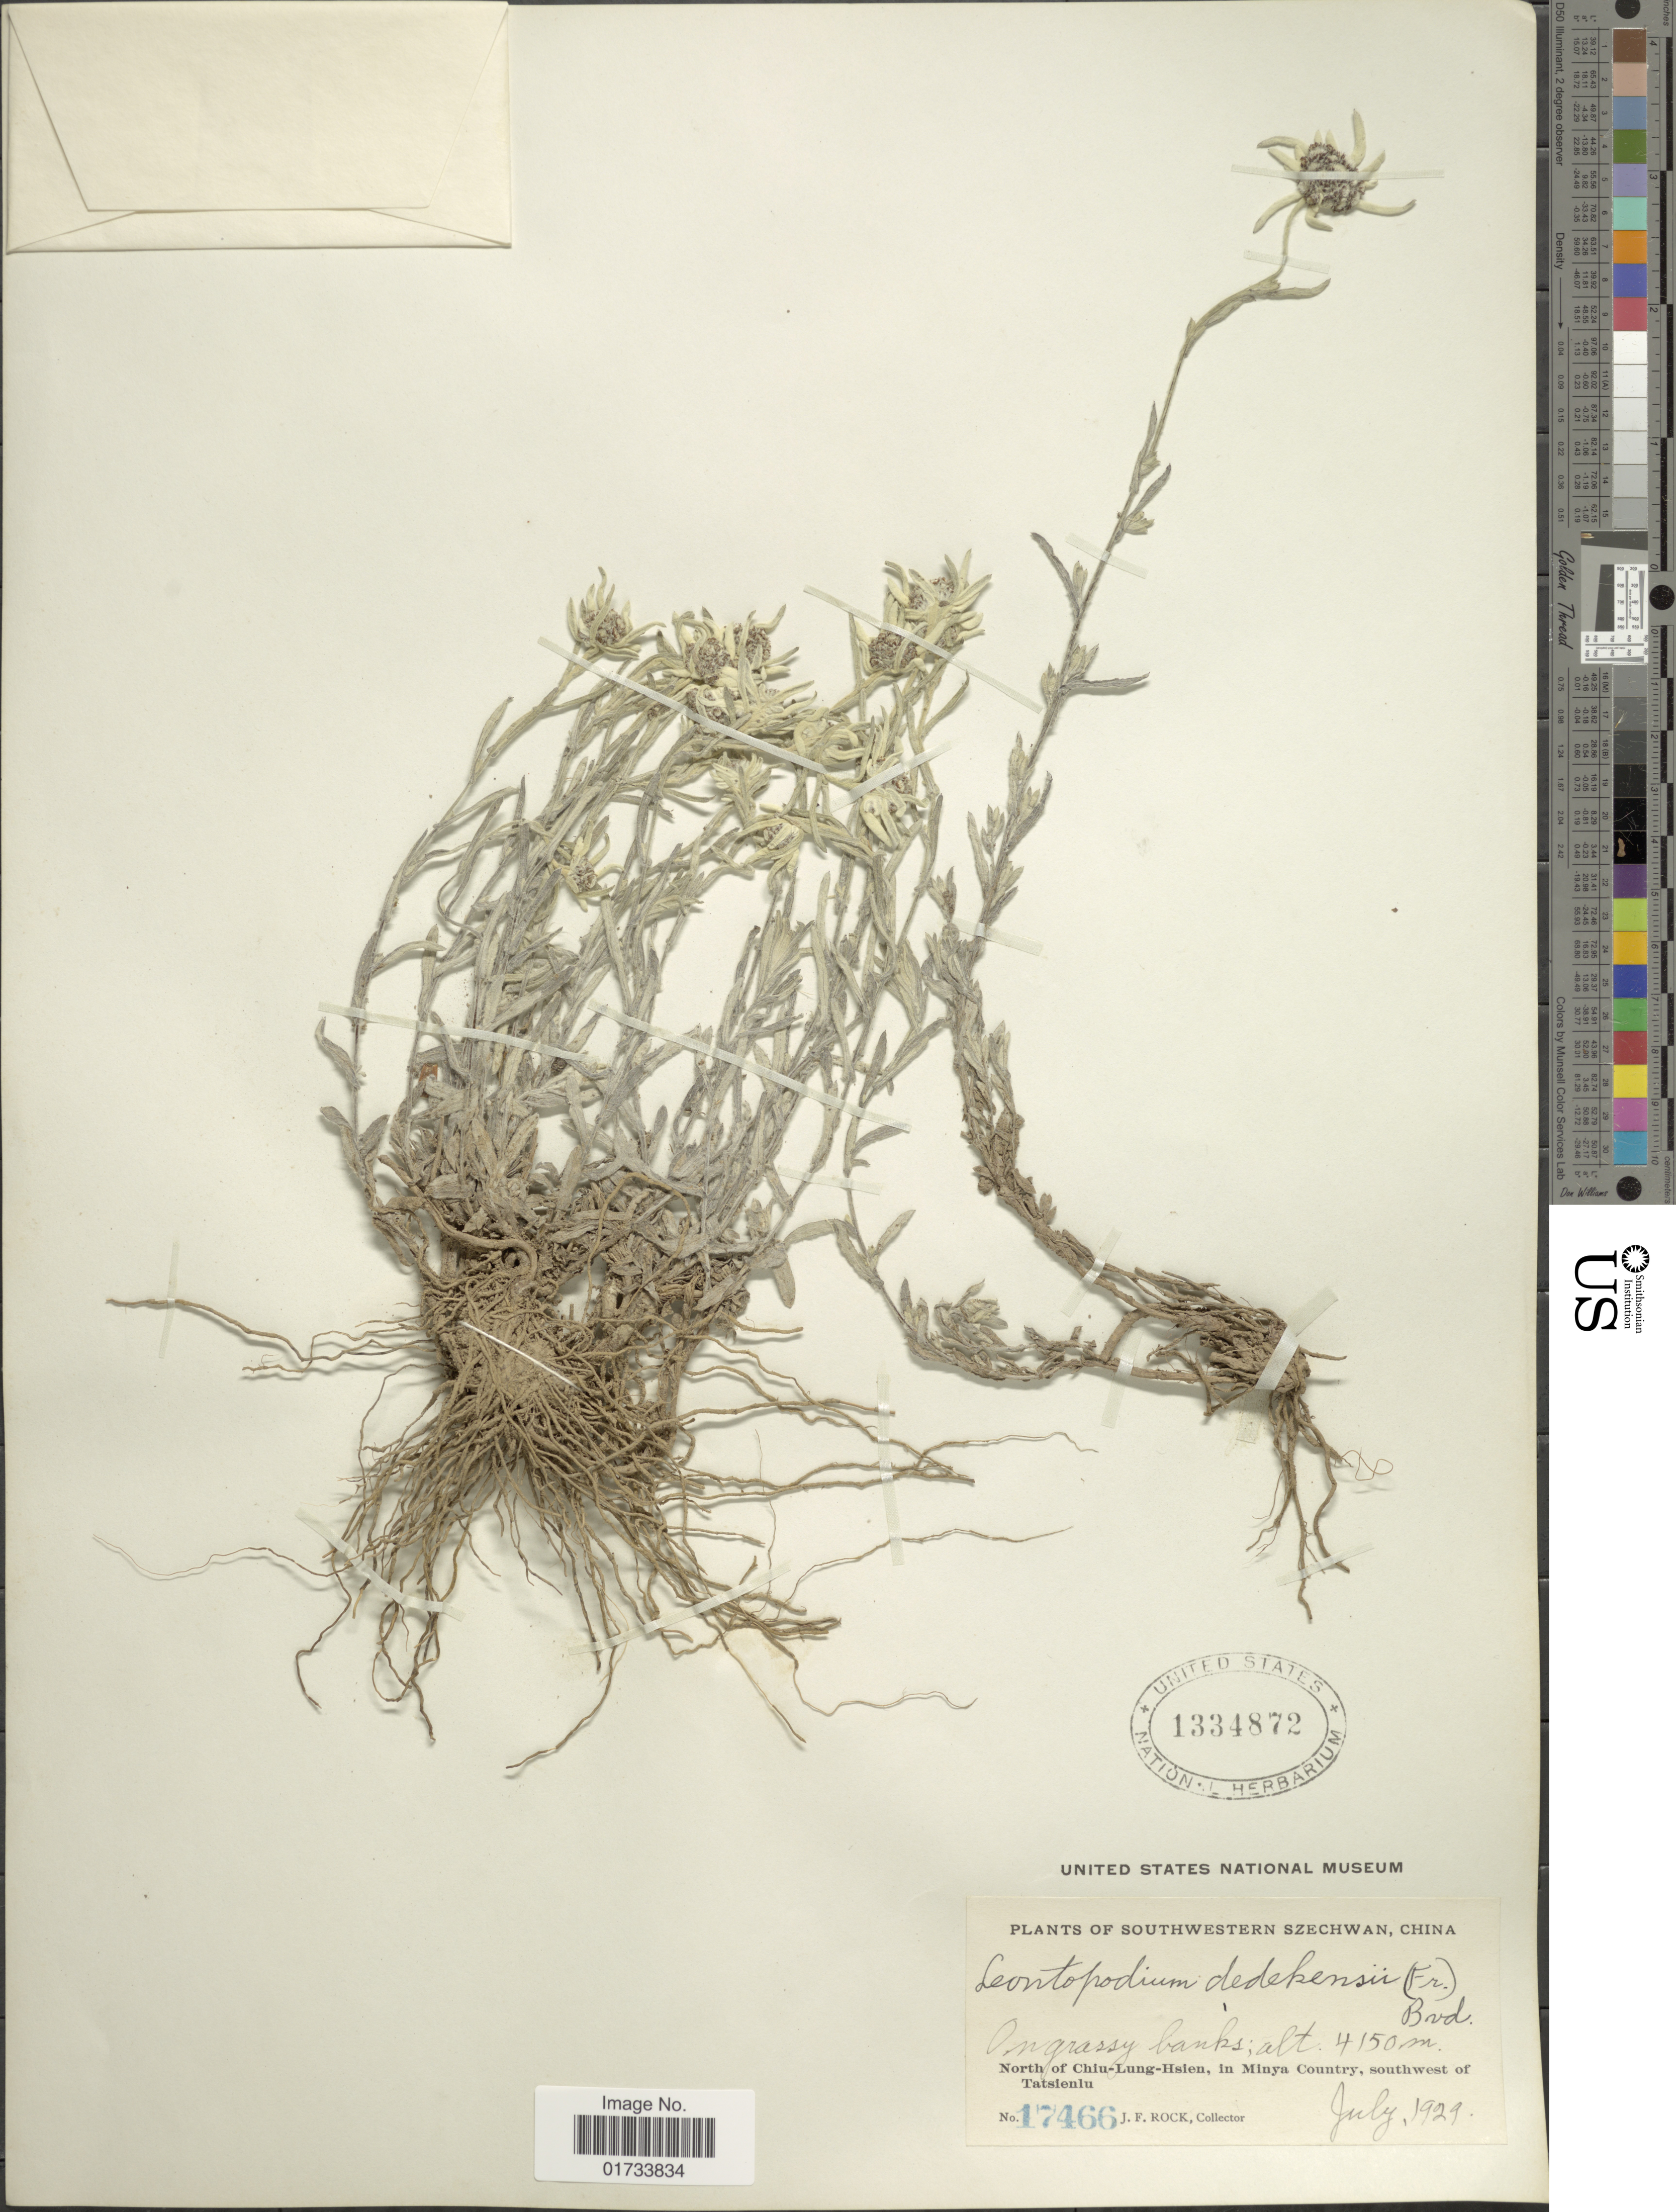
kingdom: Plantae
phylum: Tracheophyta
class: Magnoliopsida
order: Asterales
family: Asteraceae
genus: Leontopodium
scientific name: Leontopodium dedekensii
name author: (Bureau & Franch.) Beauverd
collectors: J. Rock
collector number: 17466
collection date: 1929-07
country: China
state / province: Sichuan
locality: Southwestrn Szechwan, on grassy banks, North of Chiu-Lung-Hsien, in Minya Country, southwest of Tatsienlu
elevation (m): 4150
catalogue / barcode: US 1334872